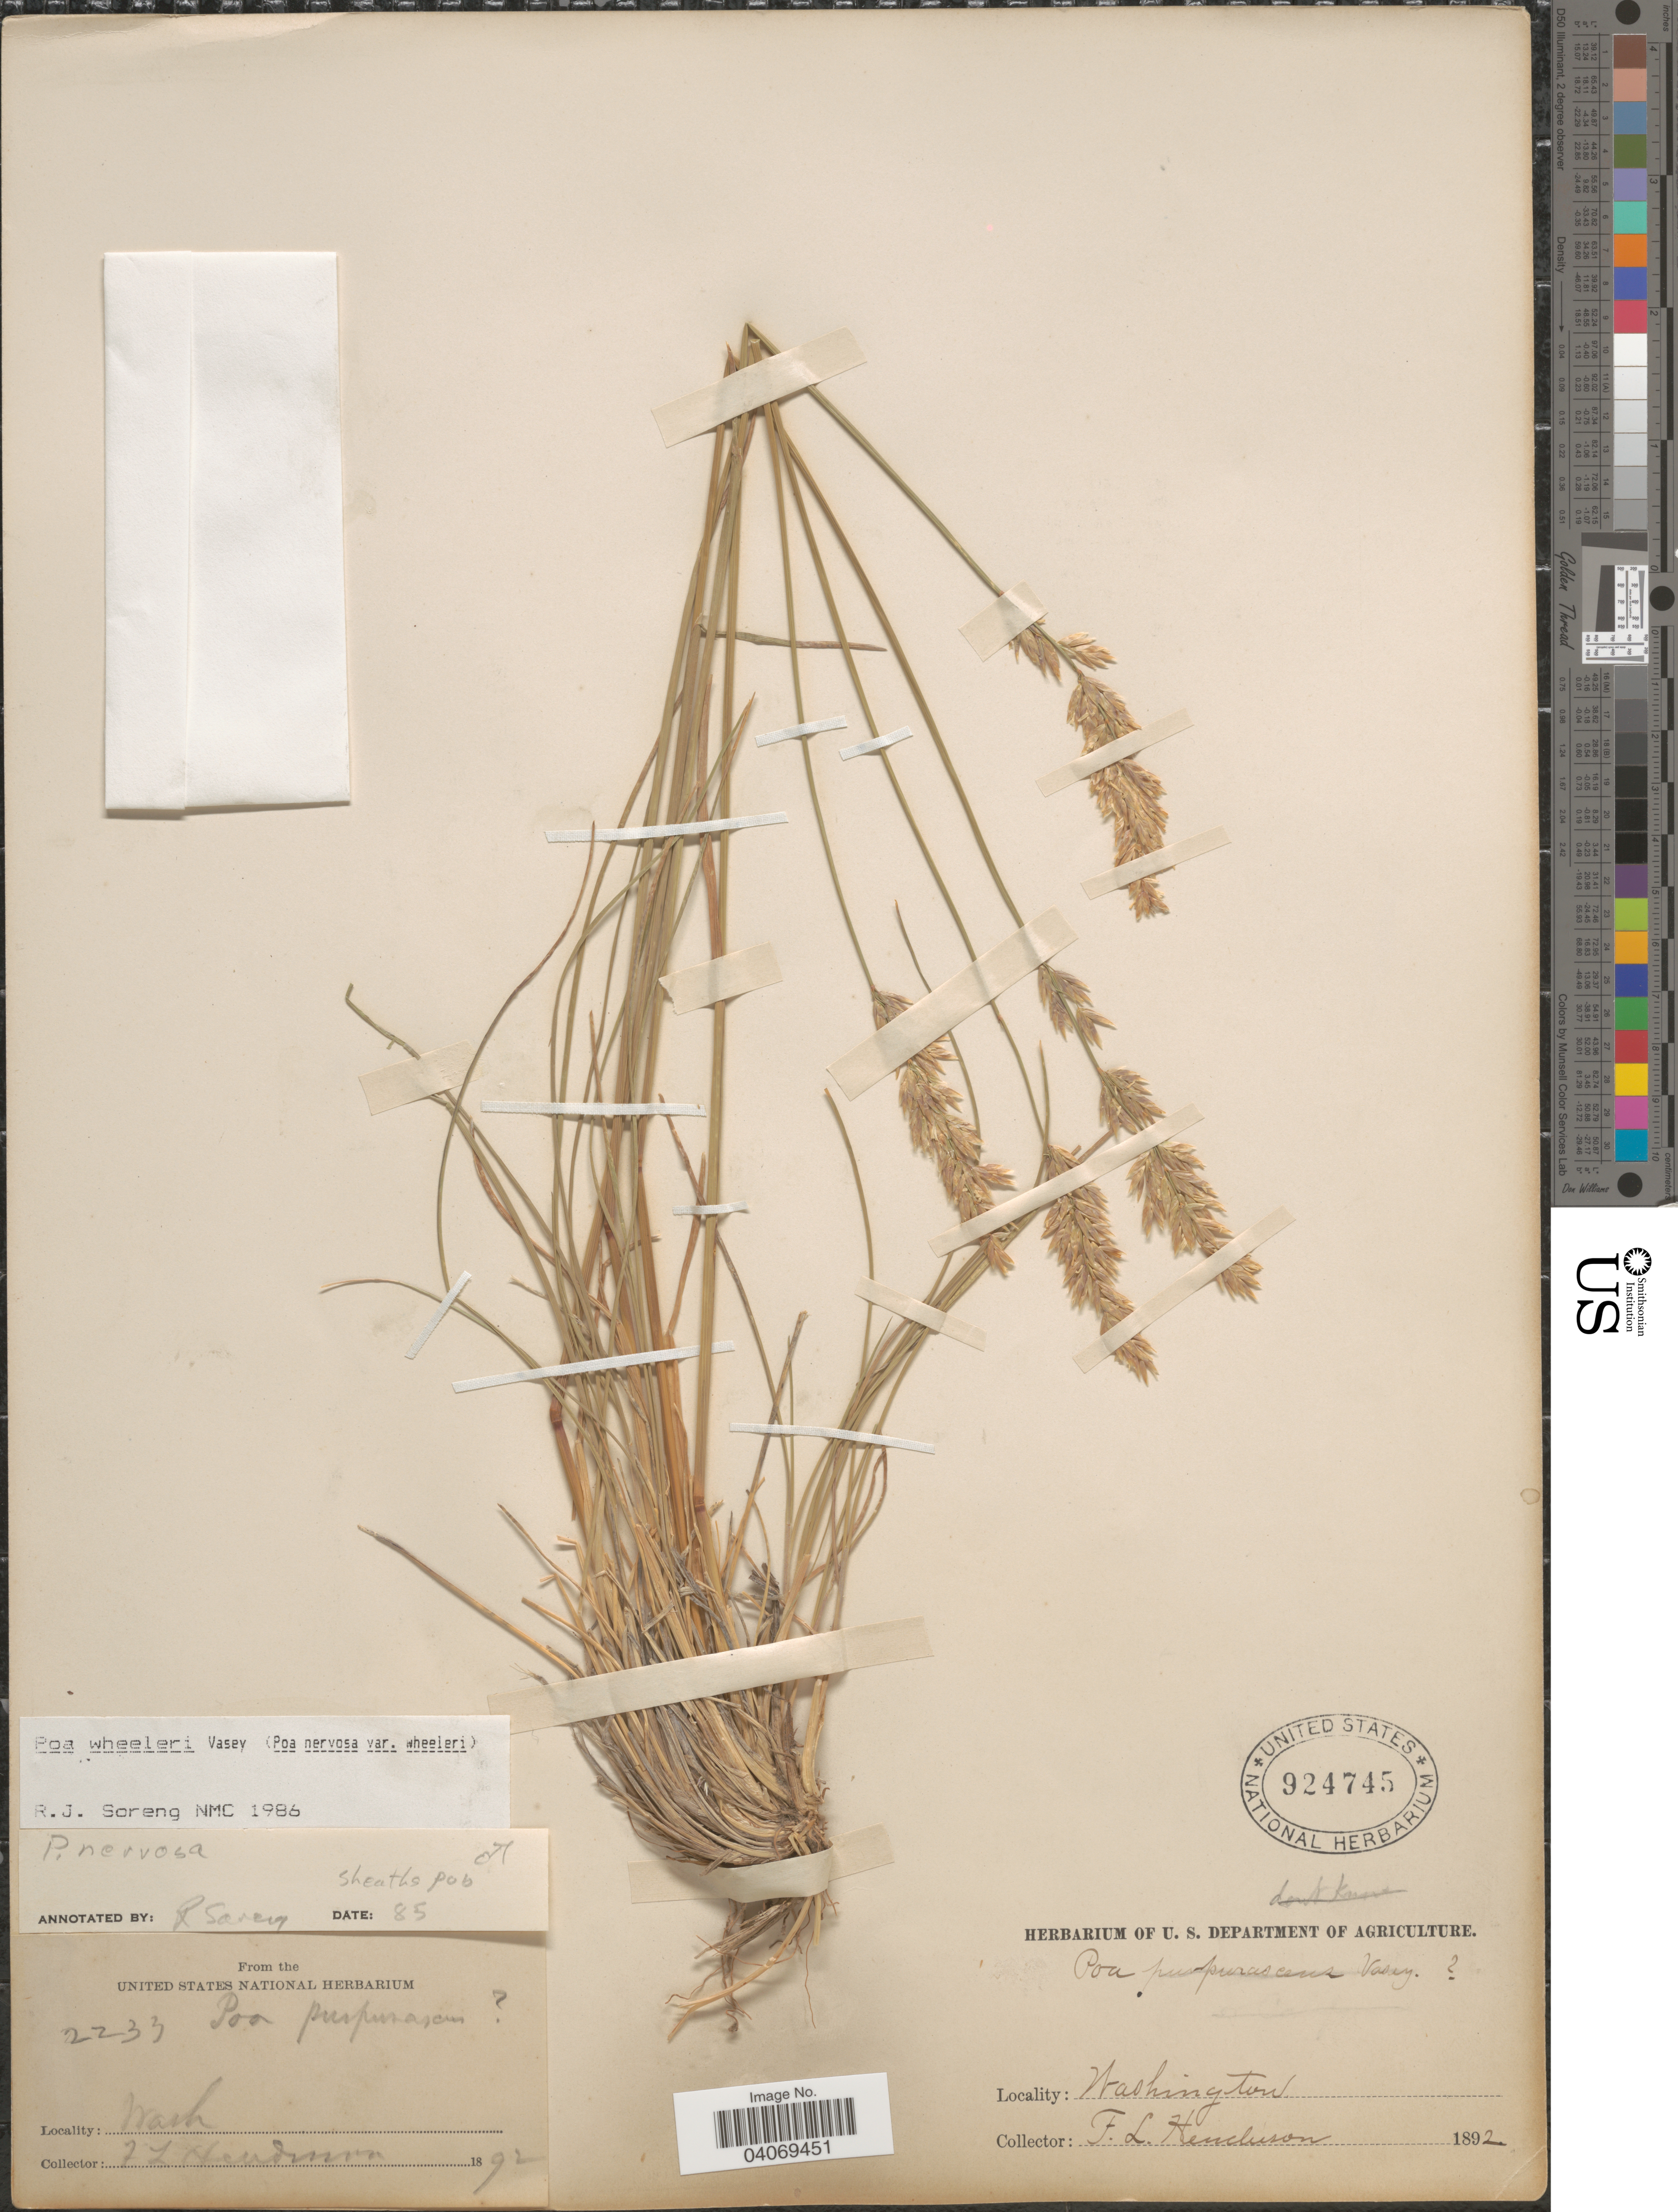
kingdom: Plantae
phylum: Tracheophyta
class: Liliopsida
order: Poales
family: Poaceae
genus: Poa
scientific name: Poa wheeleri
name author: Vasey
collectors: F. Henderson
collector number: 2233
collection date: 1892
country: United States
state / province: Washington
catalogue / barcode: US 924745